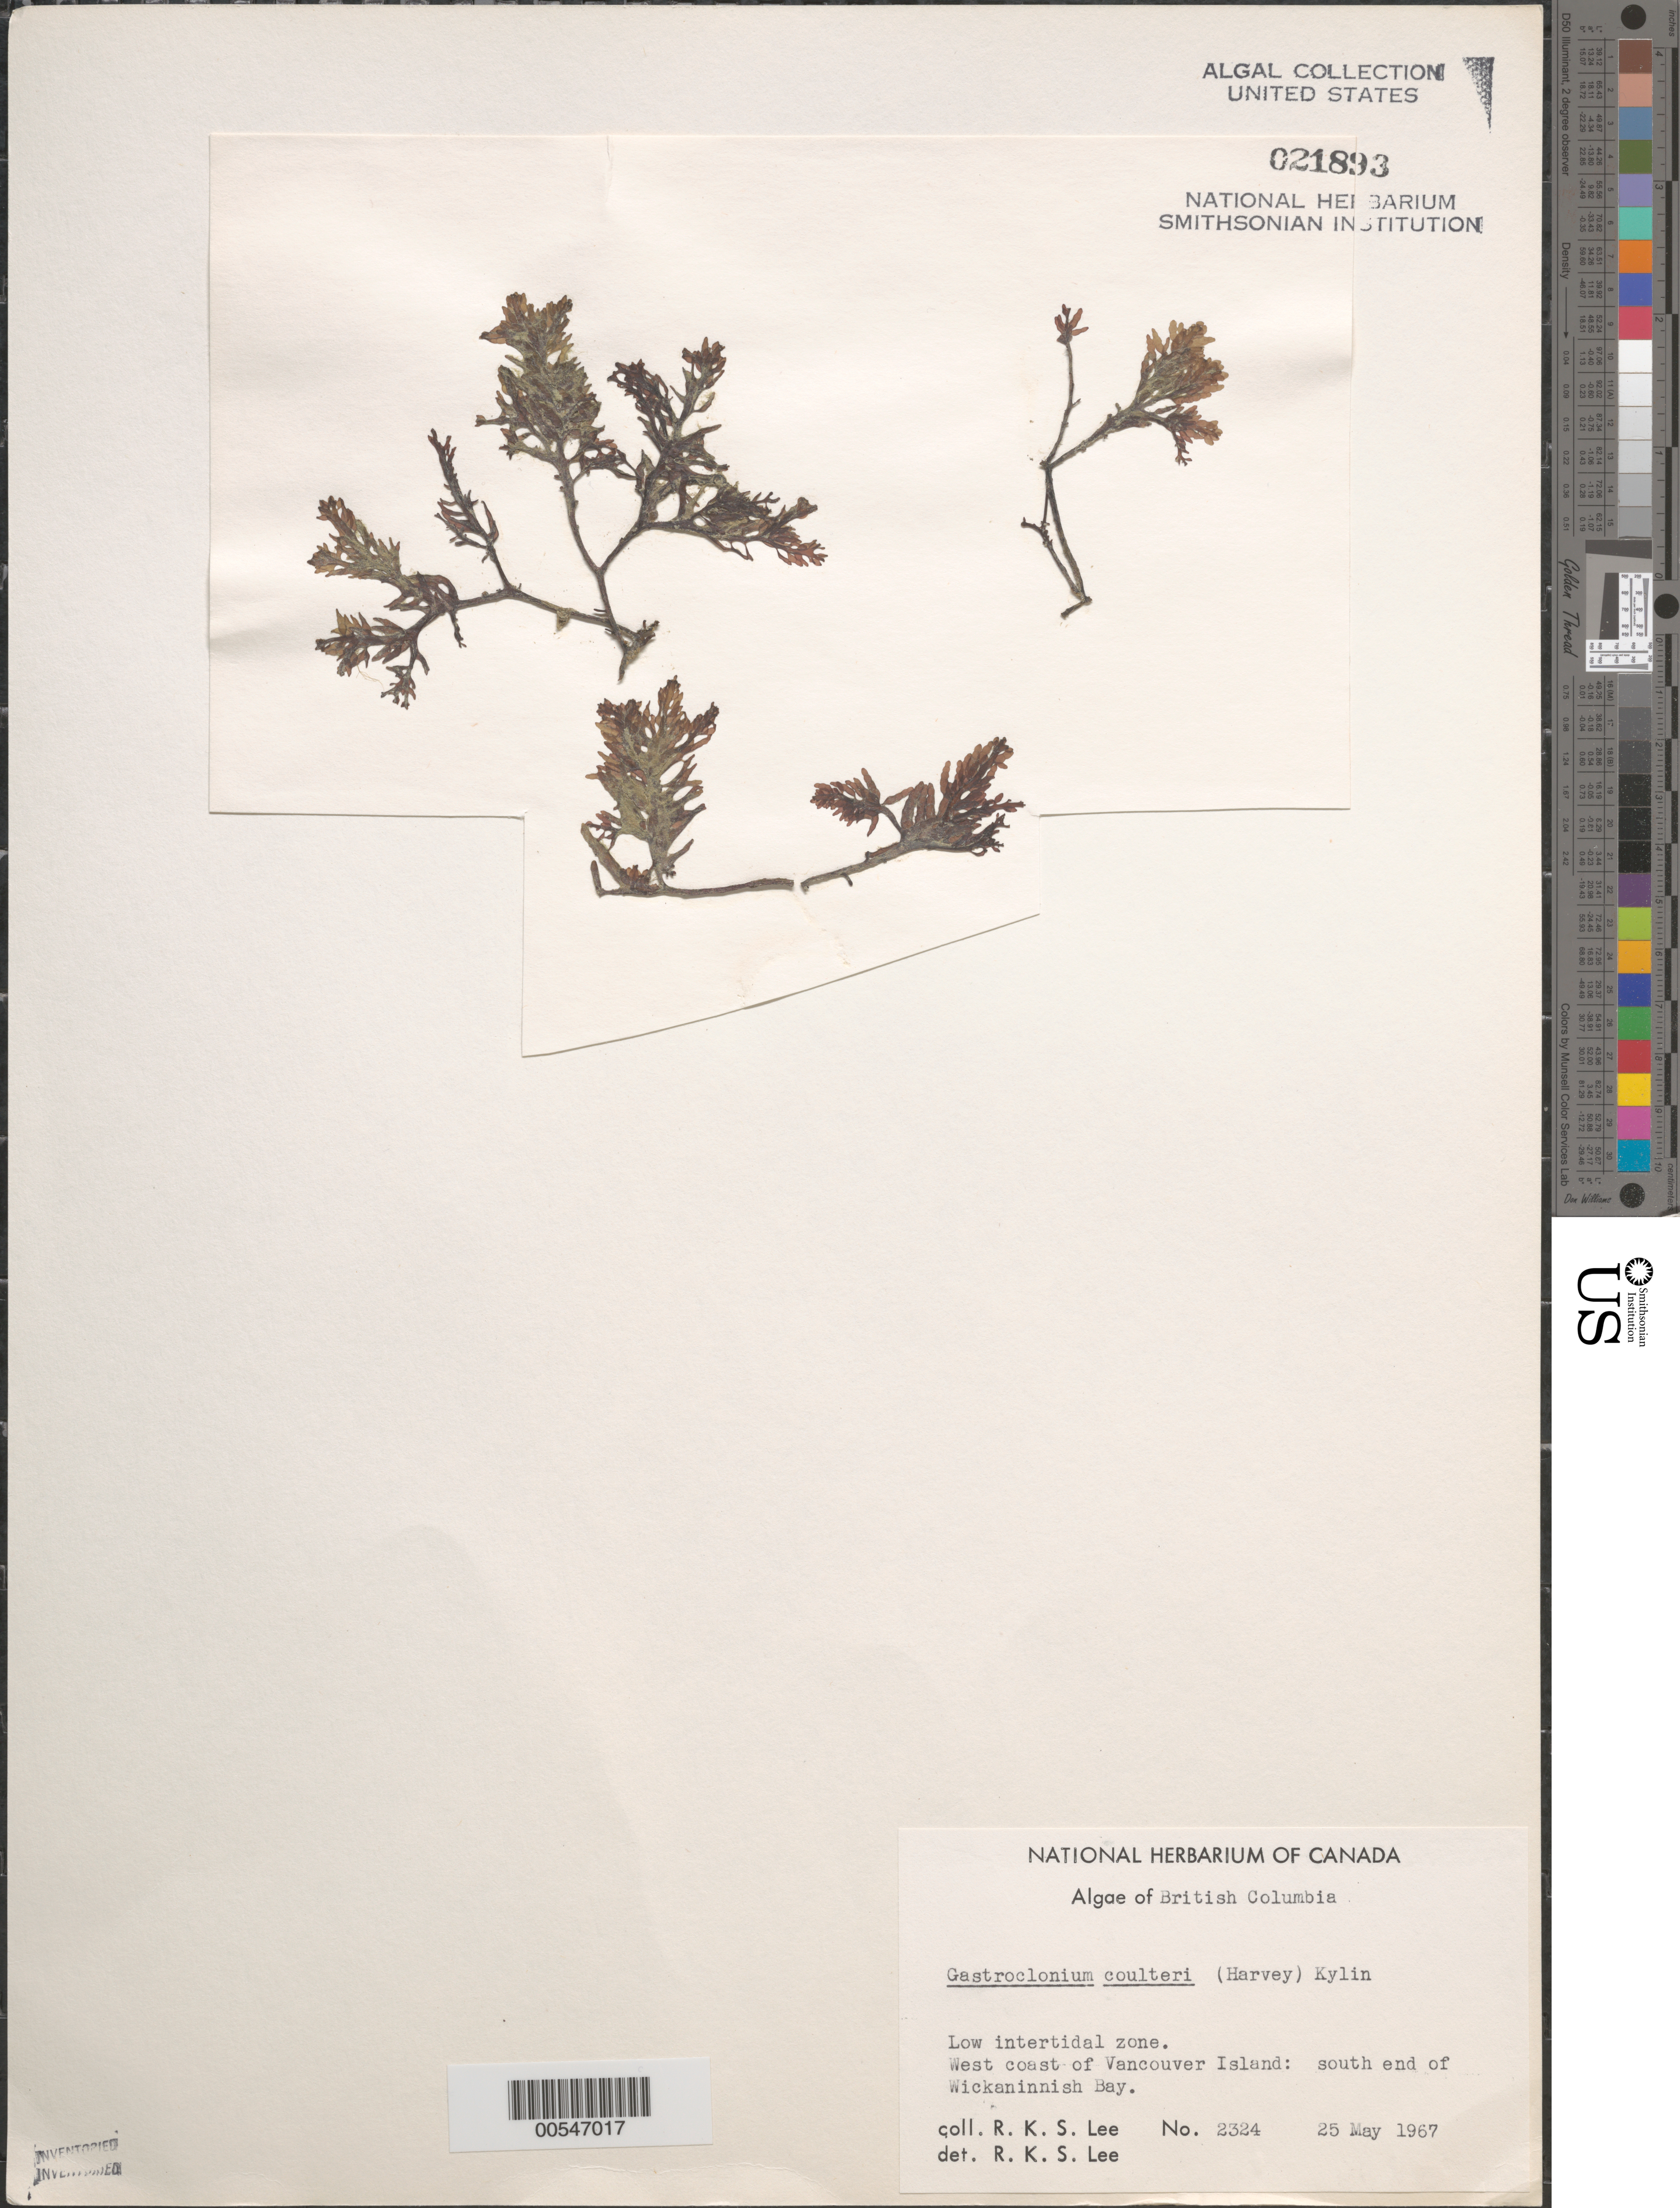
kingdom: Plantae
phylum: Rhodophyta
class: Florideophyceae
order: Rhodymeniales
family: Champiaceae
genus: Neogastroclonium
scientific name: Neogastroclonium subarticulatum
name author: (Turner) L. Le Gall et al.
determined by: Algae name updating Project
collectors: R. Lee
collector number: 2324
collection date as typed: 25 May 1967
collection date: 1967-05-25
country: Canada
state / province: British Columbia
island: Vancouver Island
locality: Wickaninnish Bay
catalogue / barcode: US 21893